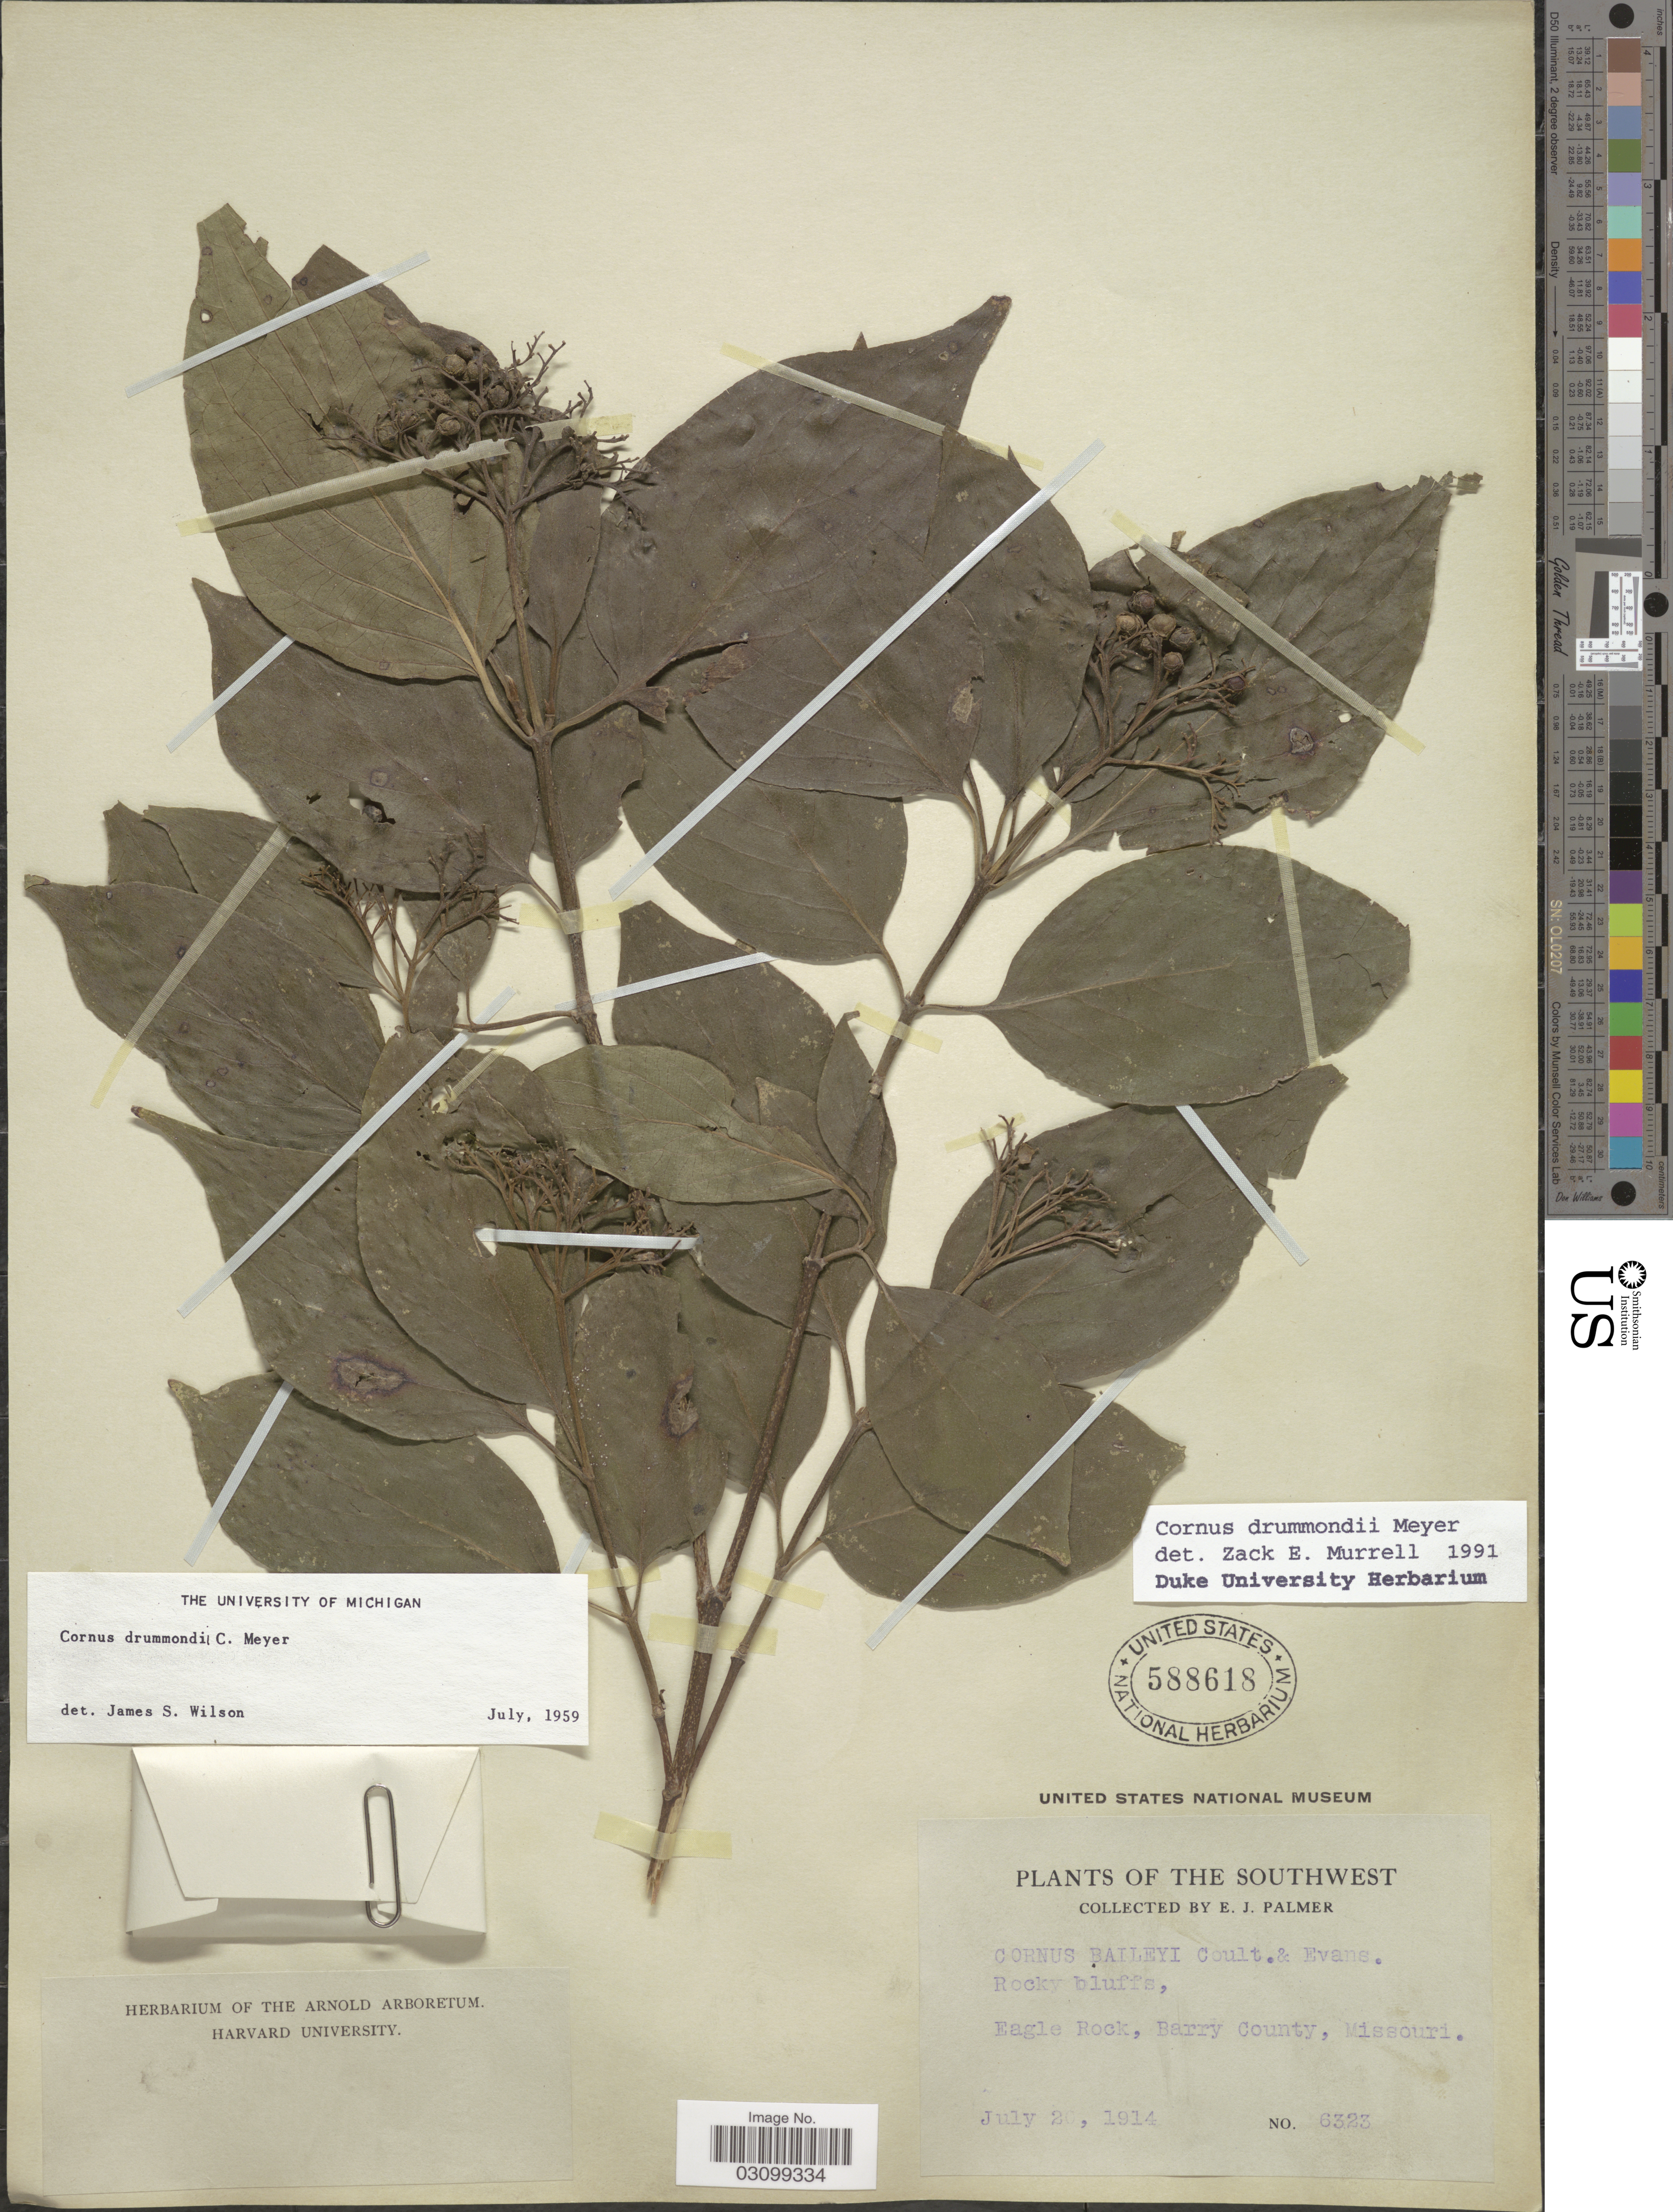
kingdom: Plantae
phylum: Tracheophyta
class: Magnoliopsida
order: Cornales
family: Cornaceae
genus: Cornus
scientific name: Cornus drummondii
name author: C.A. Mey.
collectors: E. J. Palmer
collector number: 6323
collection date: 1914-07-20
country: United States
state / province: Missouri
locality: Southwest. Eagle Rock, Barry County.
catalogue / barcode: US 588618